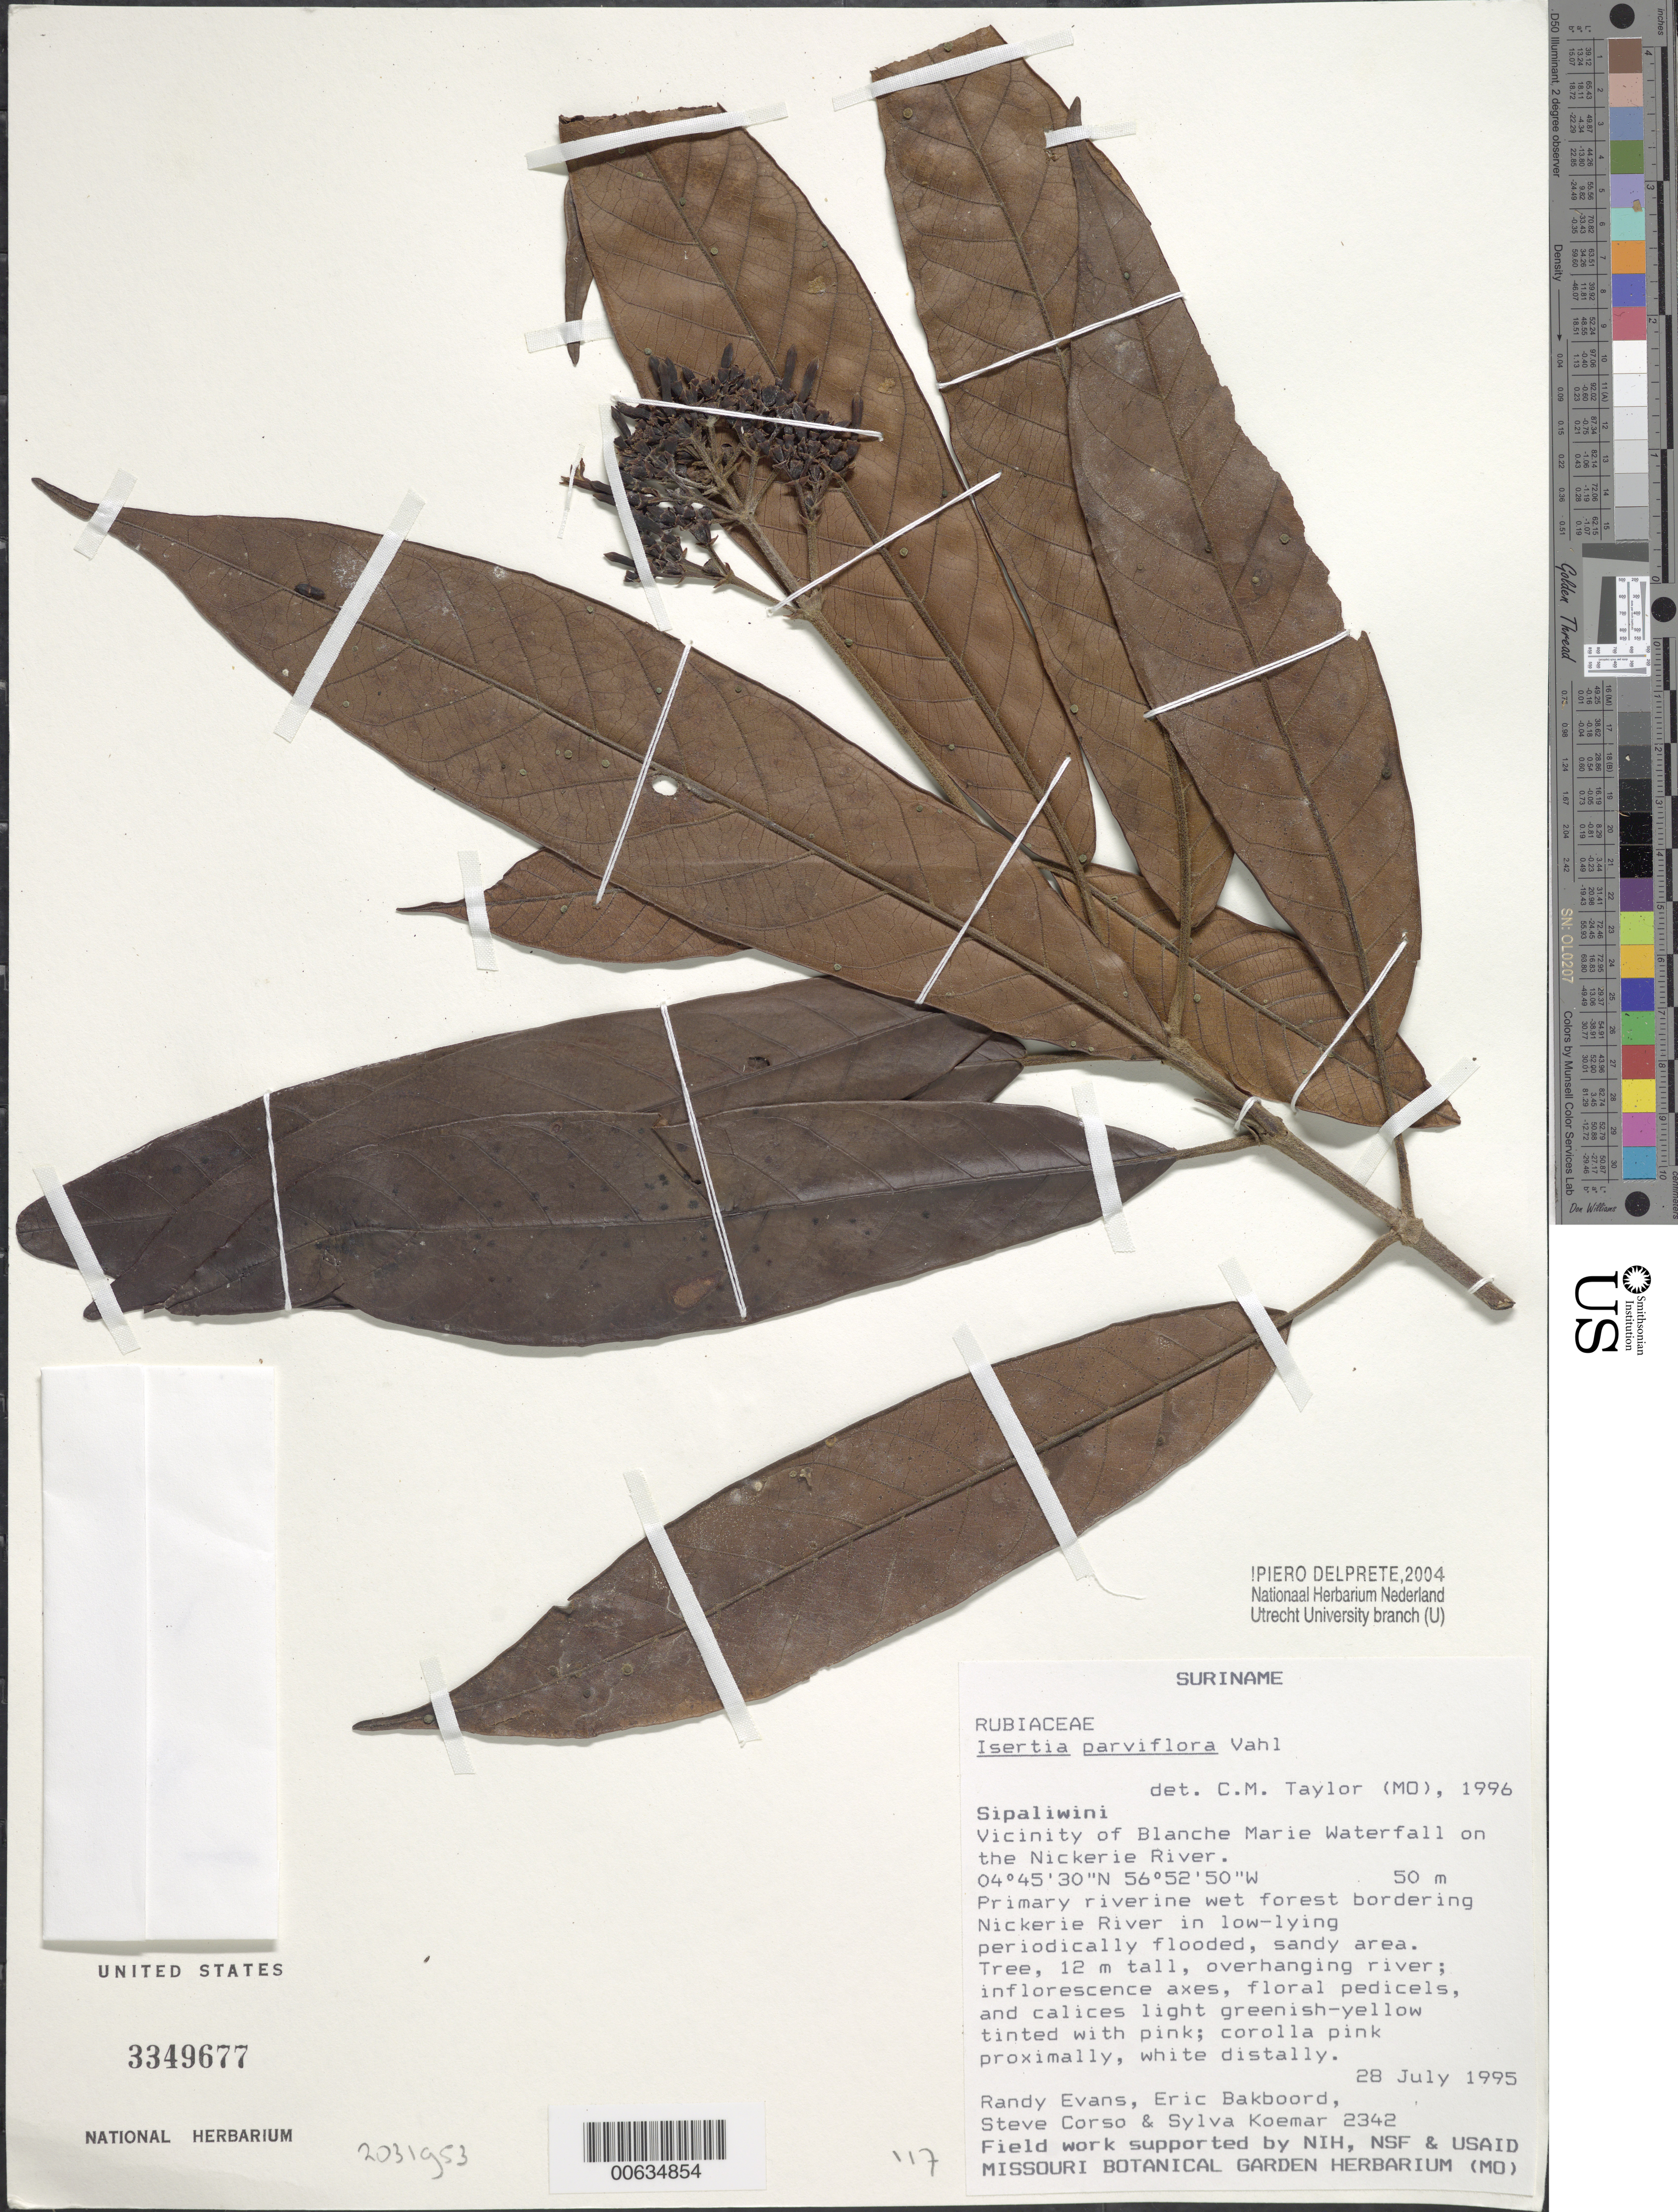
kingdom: Plantae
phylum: Tracheophyta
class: Magnoliopsida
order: Gentianales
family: Rubiaceae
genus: Isertia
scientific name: Isertia parviflora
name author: Vahl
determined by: Delprete, P. G., Herb. de Guyane Cay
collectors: R. Evans, E. Bakboord, S. Corso & S. Koemar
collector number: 2342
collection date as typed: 28-Jul-95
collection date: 1995-07-28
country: Suriname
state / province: Sipaliwini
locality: Blanche Marie Waterfall, vic., on Nickerie R.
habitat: Primary riverine wet forest, low-lying periodically flooded, sandy area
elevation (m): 50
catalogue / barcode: US 3349677